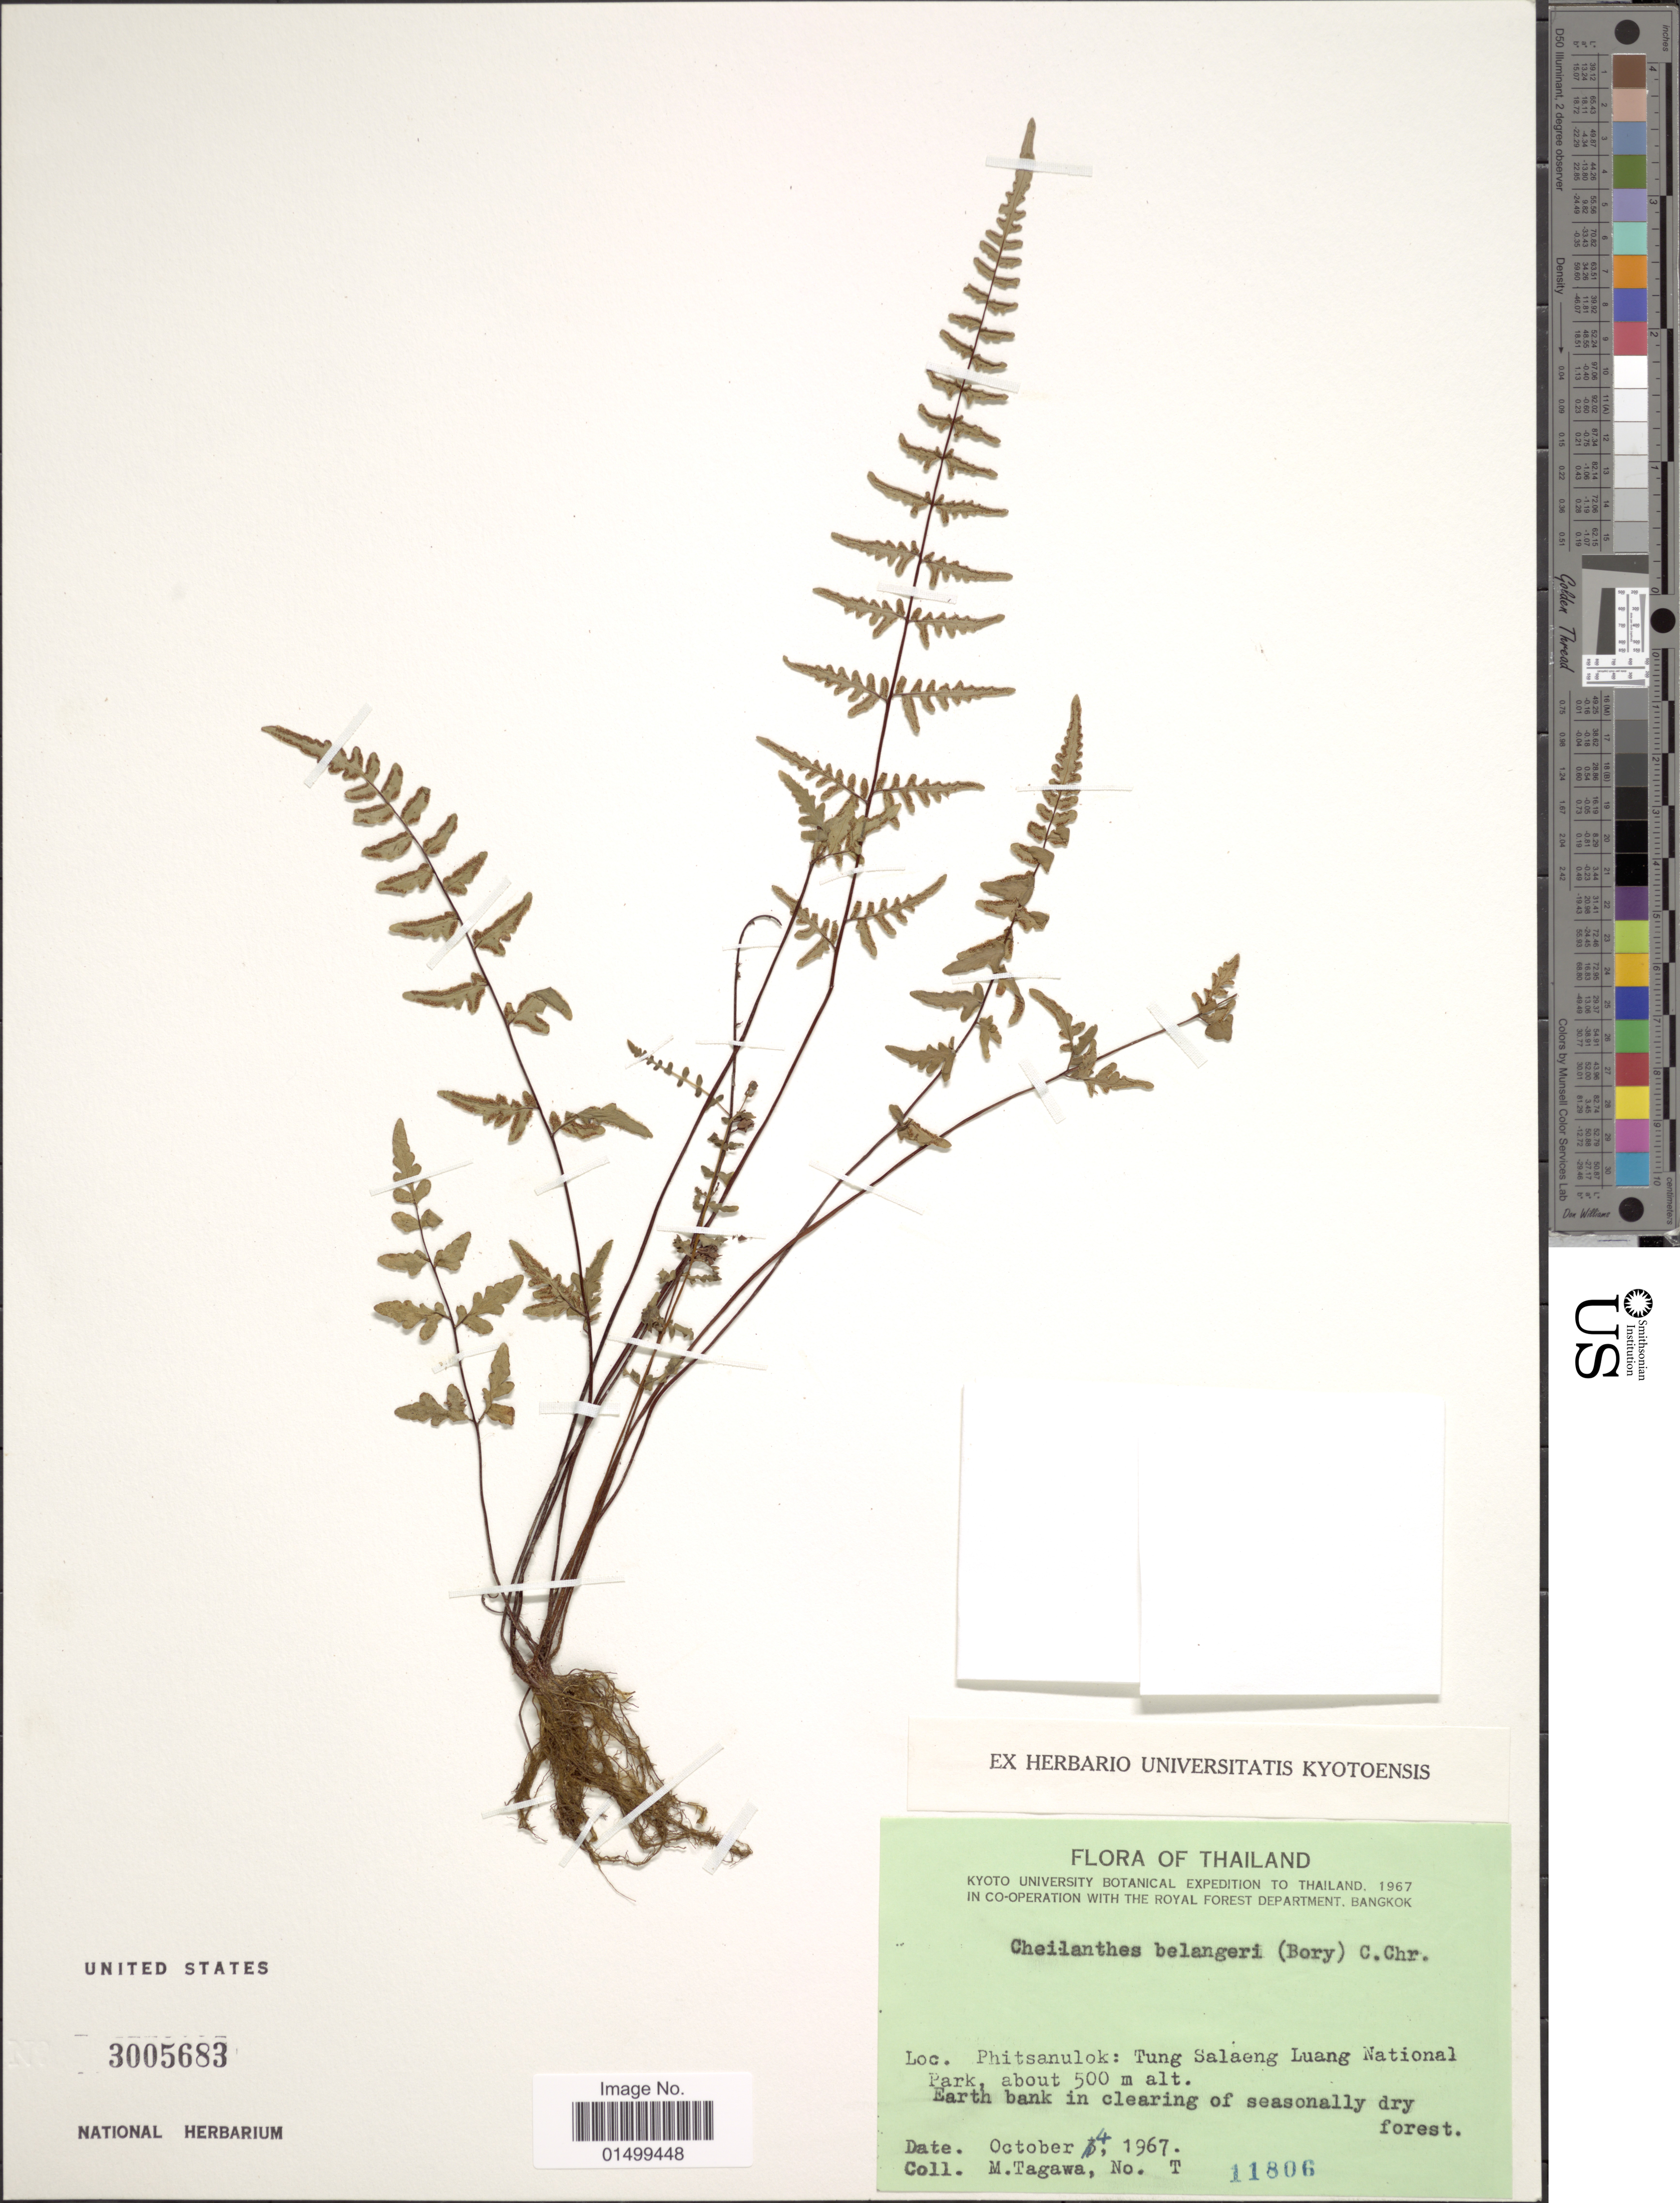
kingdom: Plantae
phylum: Tracheophyta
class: Polypodiopsida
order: Polypodiales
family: Pteridaceae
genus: Cheilanthes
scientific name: Cheilanthes belangeri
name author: (Bory) C. Chr.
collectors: M. Tagawa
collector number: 11806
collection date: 1967-10-04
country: Thailand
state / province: Phitsanulok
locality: Tung Salaeng Luang National Park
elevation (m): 500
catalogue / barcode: US 3005683